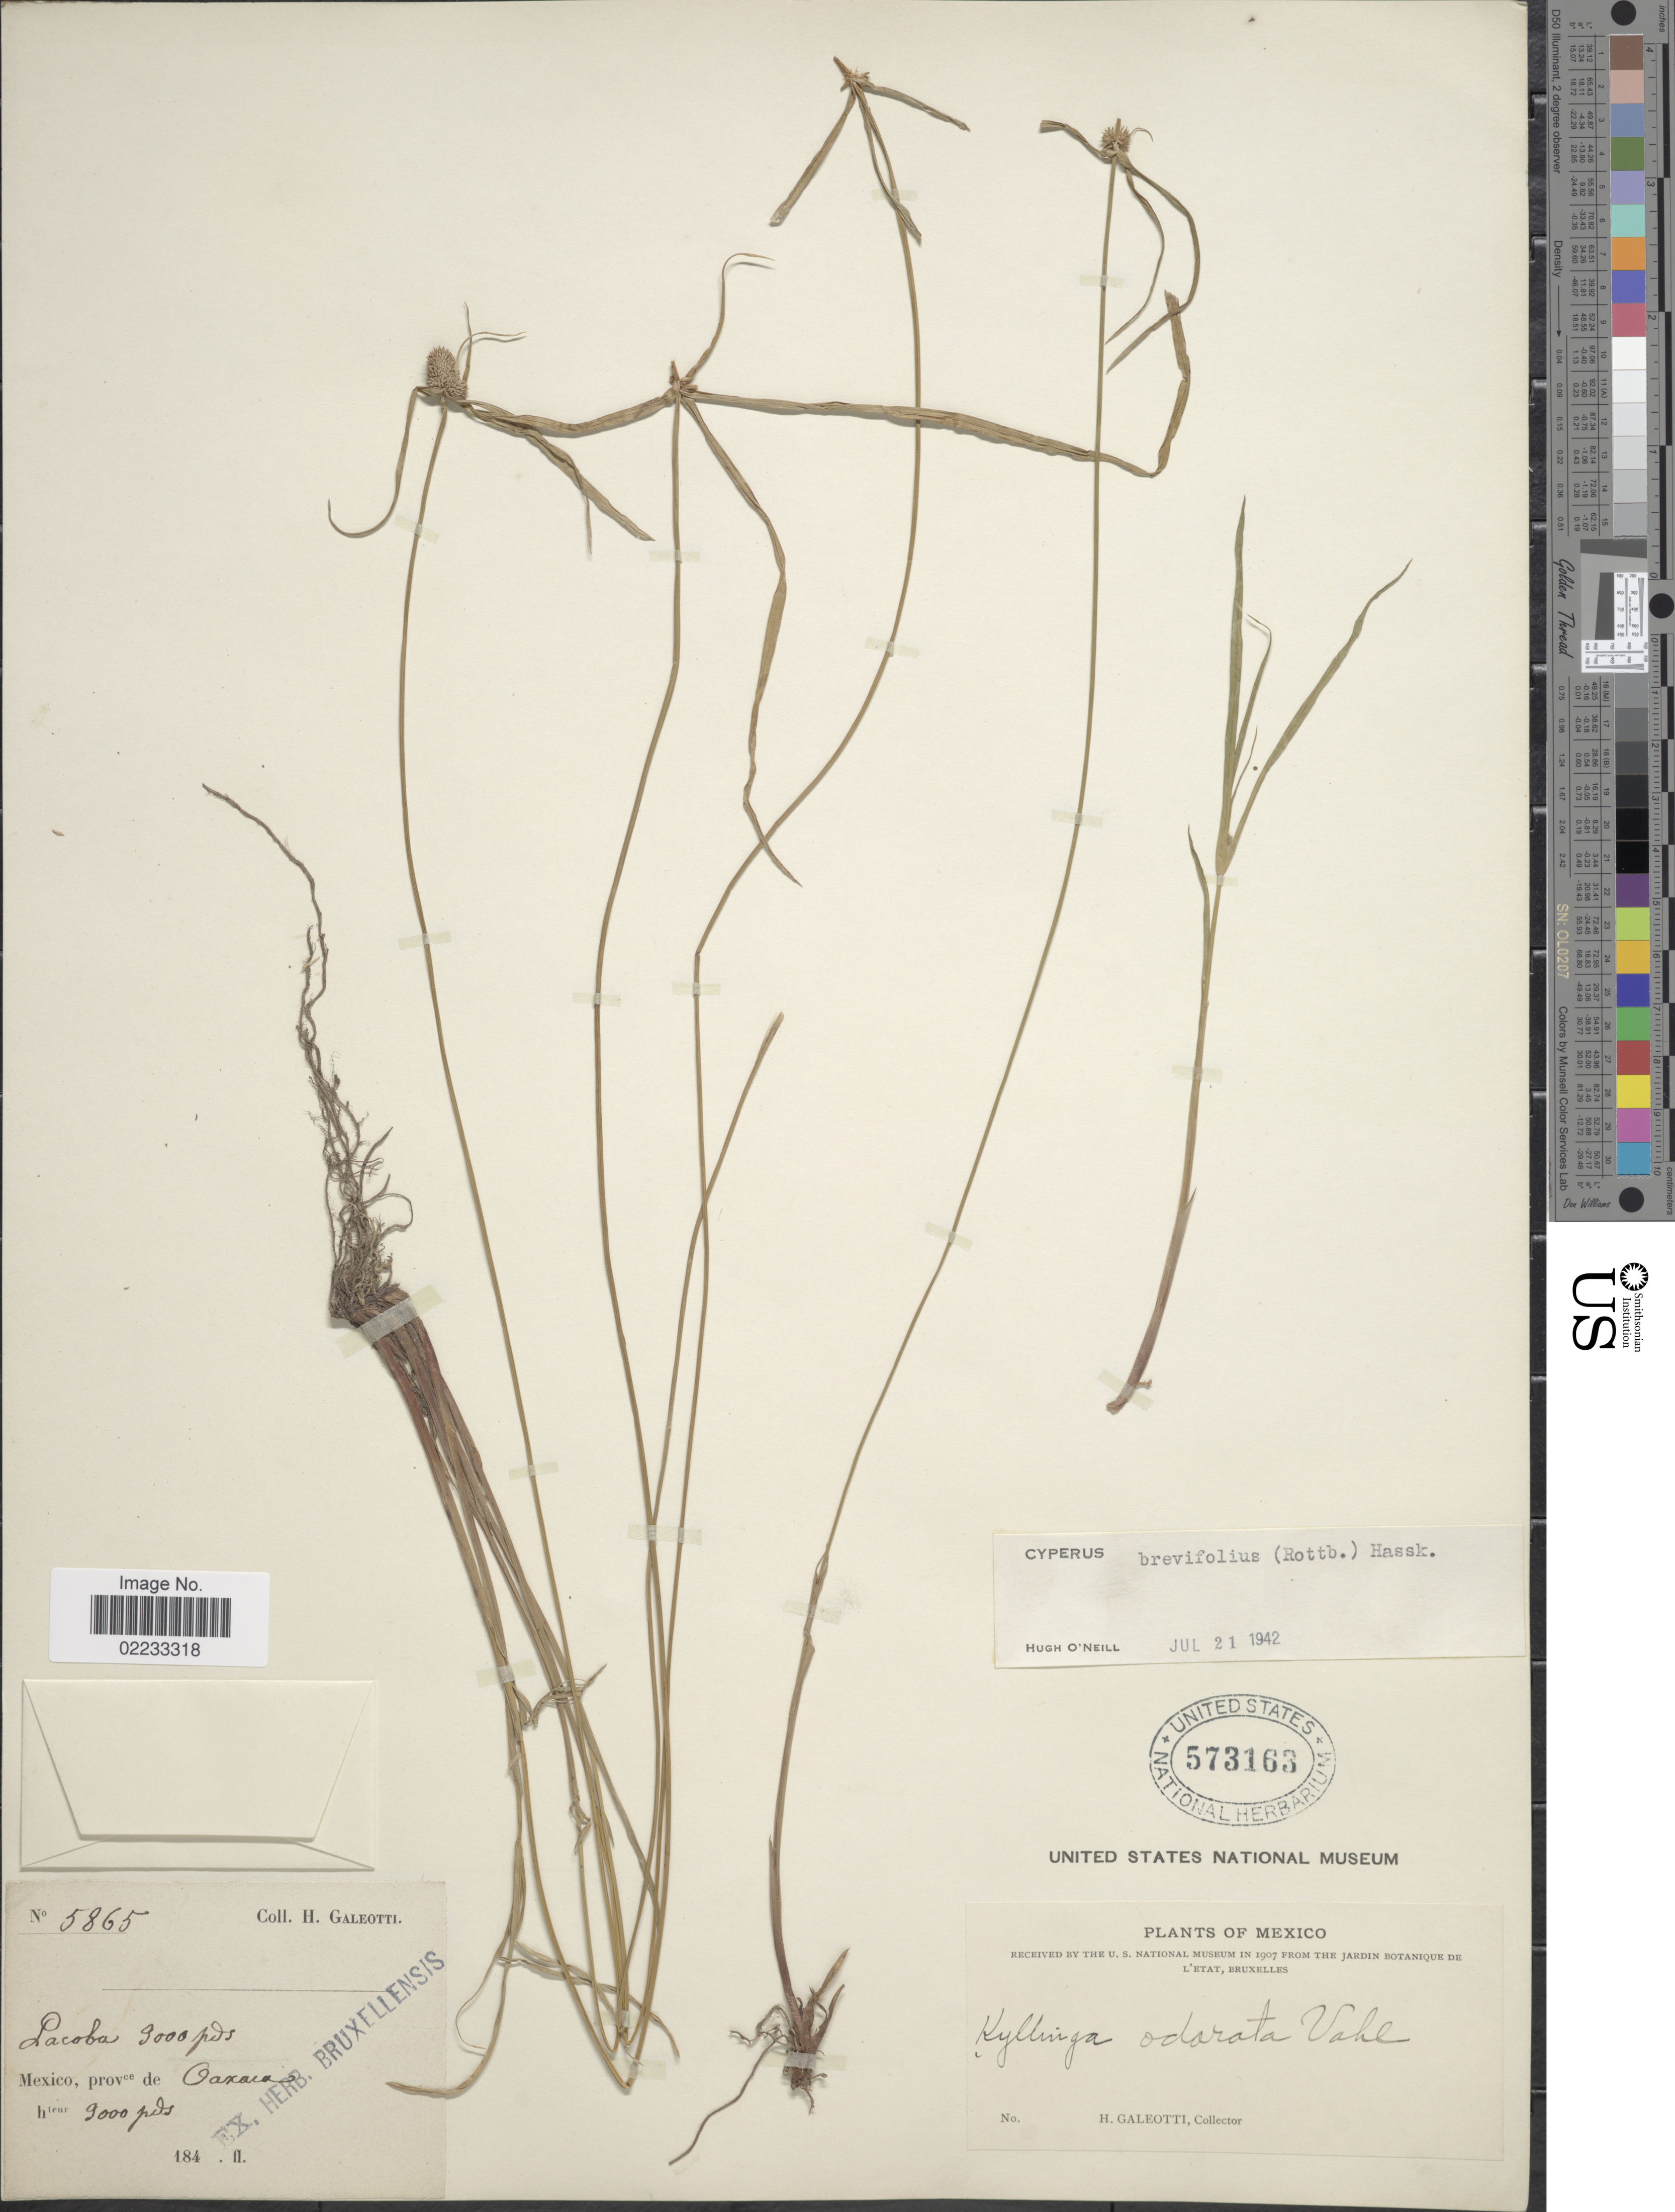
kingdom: Plantae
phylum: Tracheophyta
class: Liliopsida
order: Poales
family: Cyperaceae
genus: Cyperus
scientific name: Cyperus hortensis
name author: (Salzm. ex Steud.) Dorr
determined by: Strong, Mark T., (BOT), Smithsonian Institution - National Museum of Natural History (UNITED STATES)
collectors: H. G. Galeotti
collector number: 5865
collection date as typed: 184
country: Mexico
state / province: Oaxaca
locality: Lacoba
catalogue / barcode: US 573163